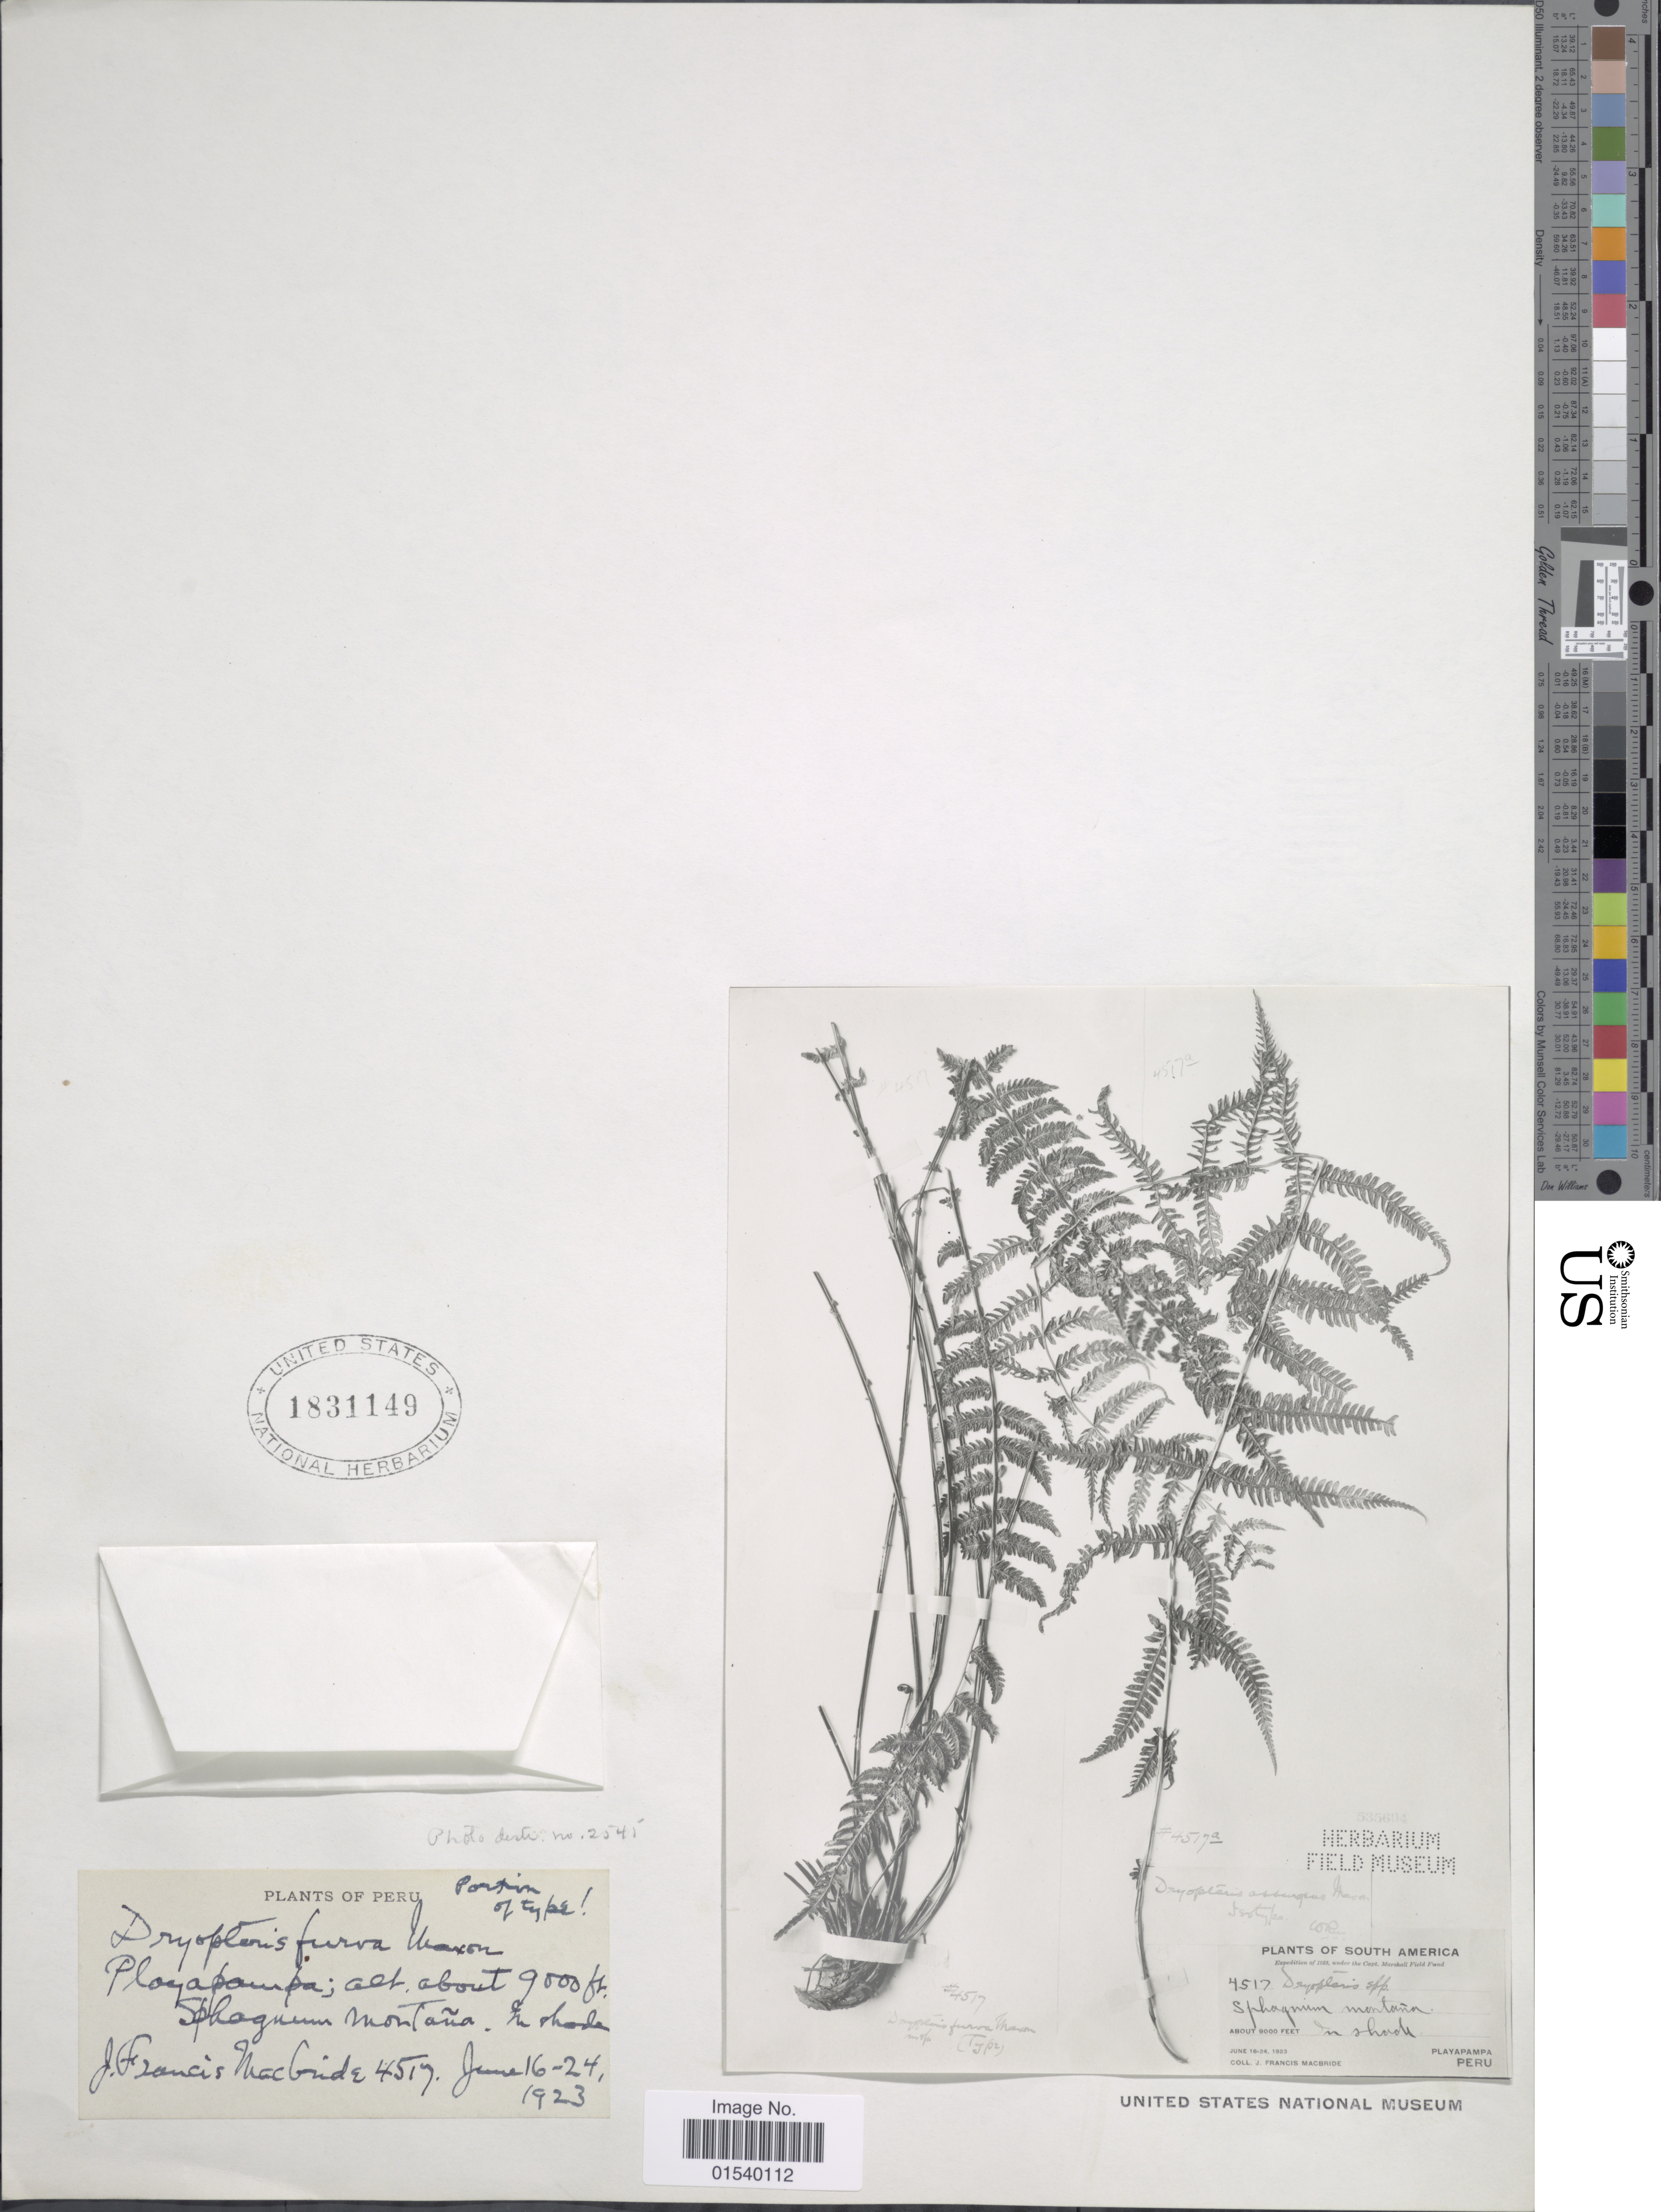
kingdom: Plantae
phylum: Tracheophyta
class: Polypodiopsida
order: Polypodiales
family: Thelypteridaceae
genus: Amauropelta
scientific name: Amauropelta firma (Baker) comb. nov., ined. 2015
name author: (Baker)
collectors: J. F. Macbride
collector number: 4517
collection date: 1923-06-16/1923-06-24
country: Peru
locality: Playapampa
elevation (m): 2743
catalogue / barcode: US 1831149